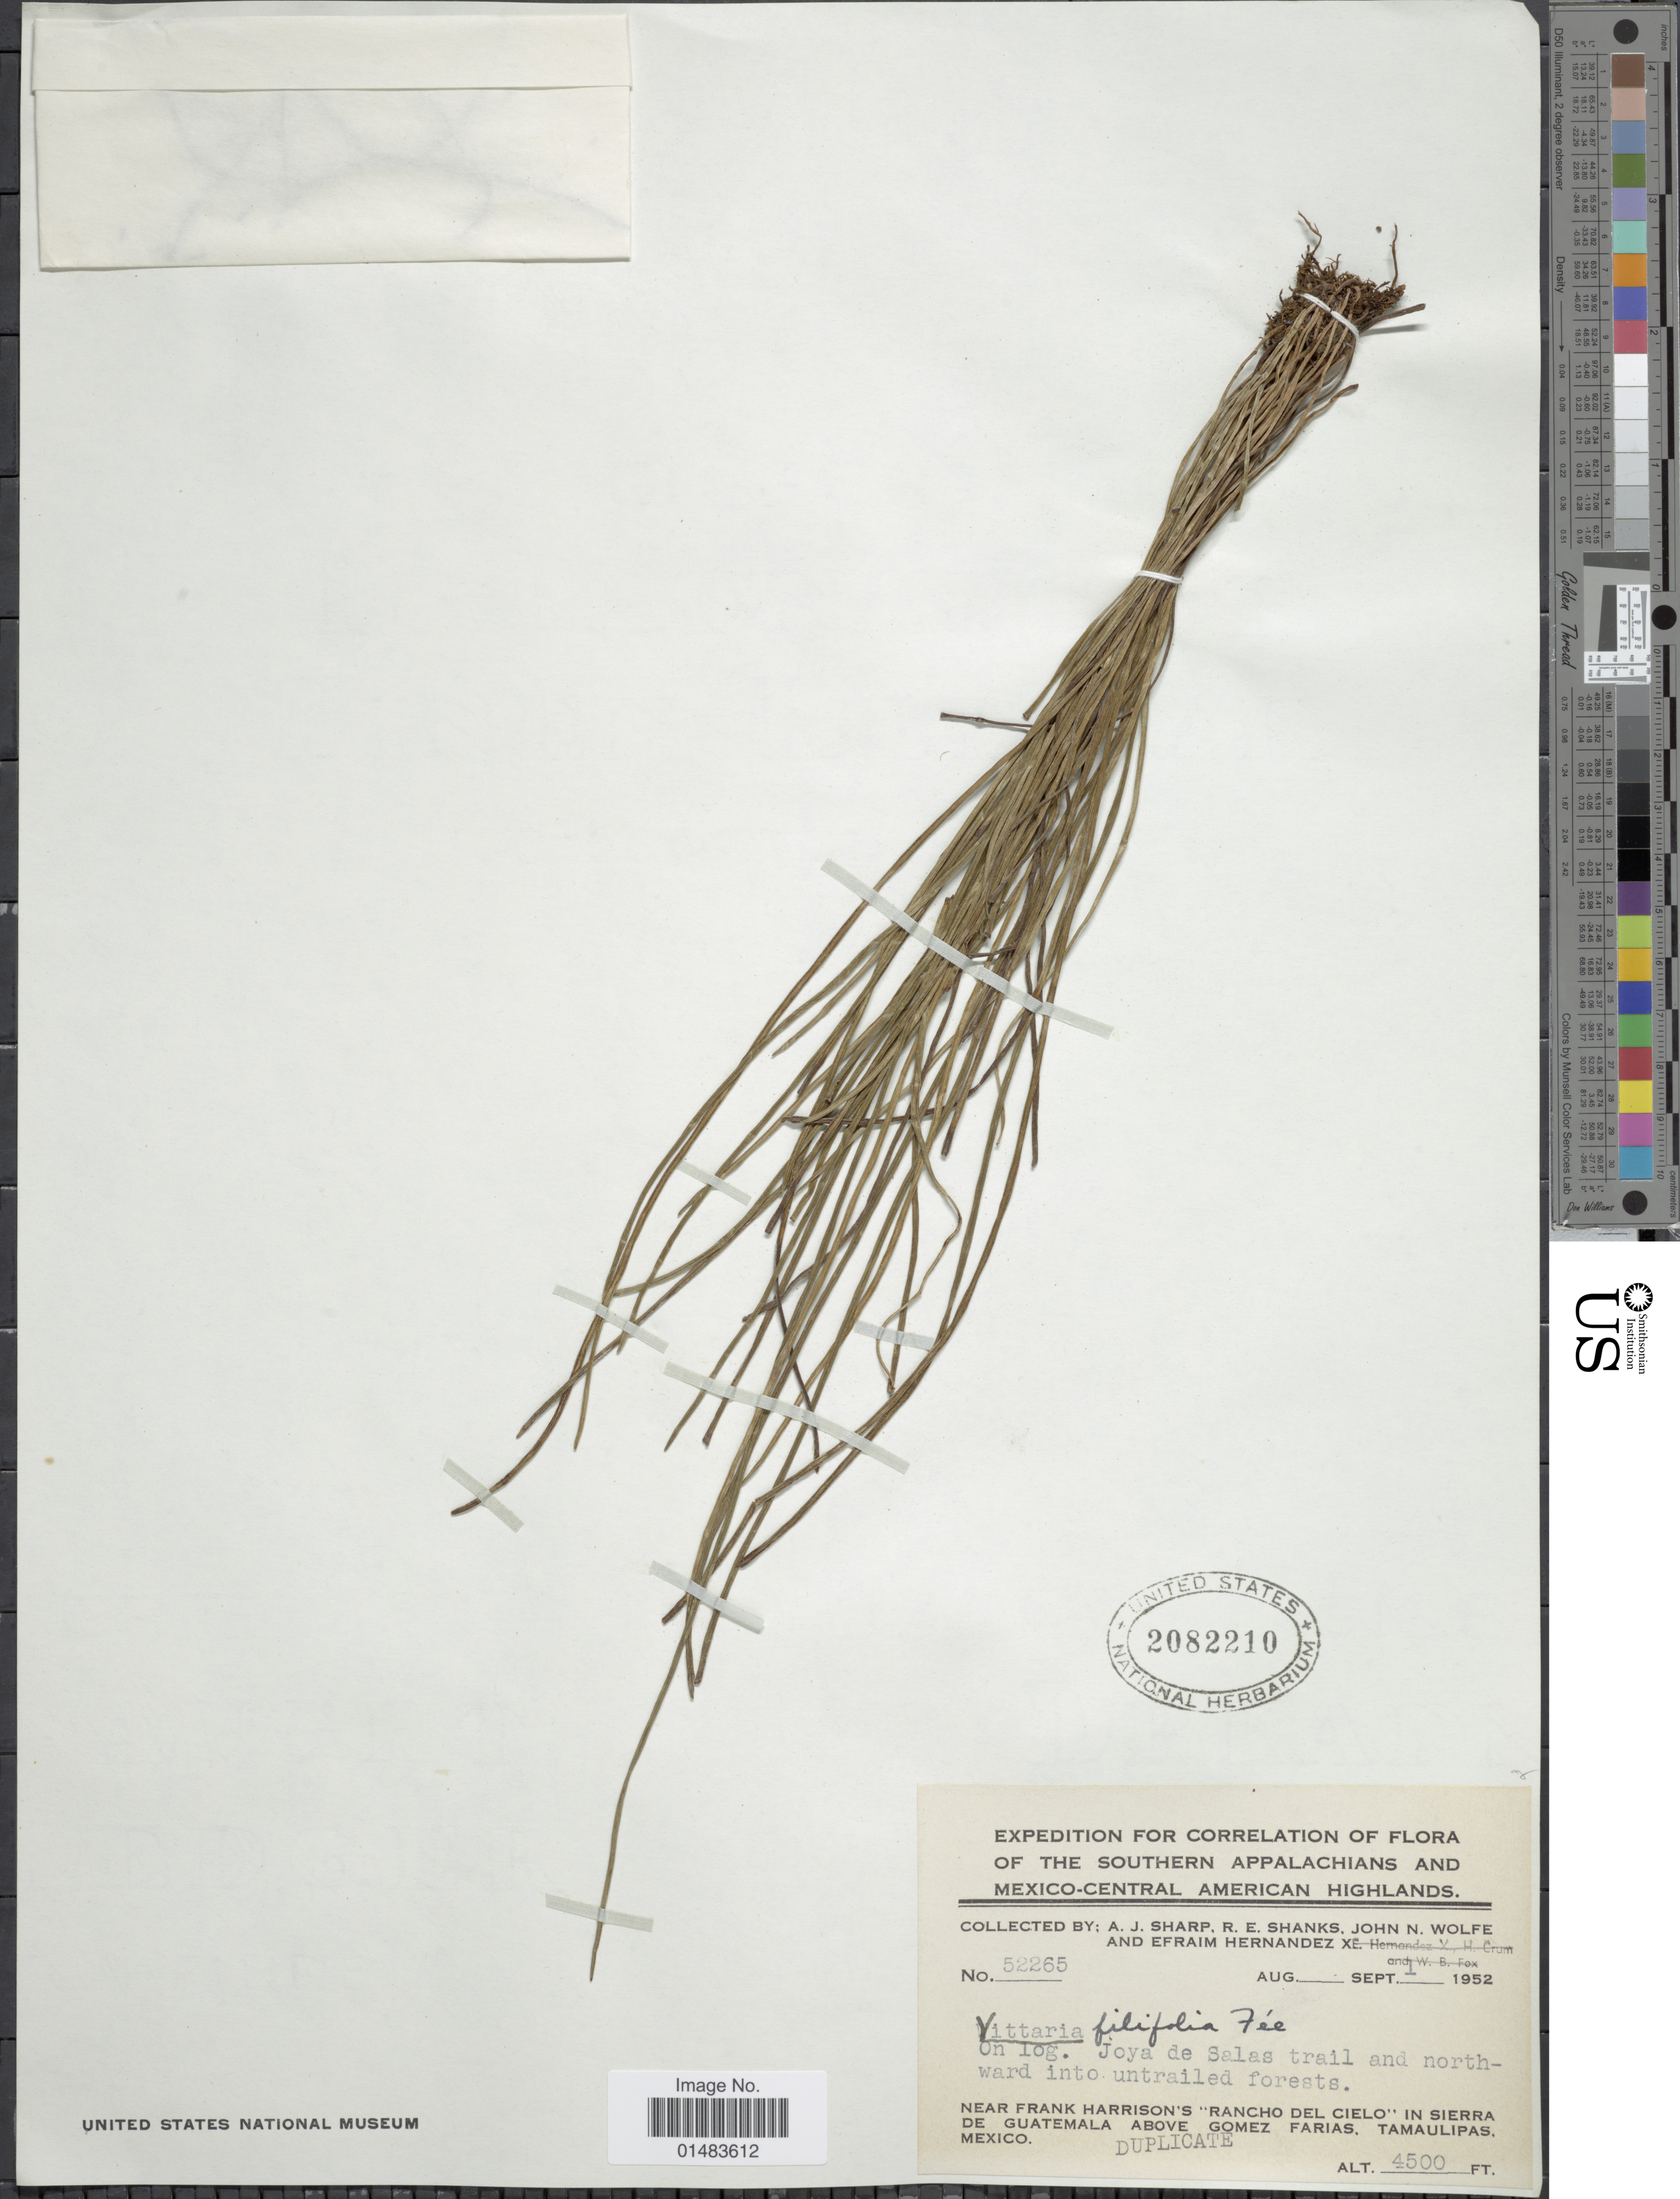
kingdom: Plantae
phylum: Tracheophyta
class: Polypodiopsida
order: Polypodiales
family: Pteridaceae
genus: Vittaria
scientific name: Vittaria graminifolia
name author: Kaulf.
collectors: A. J. Sharp, R. Shanks, J. Wolfe & E. Hernández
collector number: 52265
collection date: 1952-08/1952-09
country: Mexico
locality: On log, Joya de Salas trail and northward into untrailed forests, near Frank Harrison's " Rancho del Cielo " in Sierra de Guatemala above Gomez Farias, Tamaulipas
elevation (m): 1372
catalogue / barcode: US 2082210